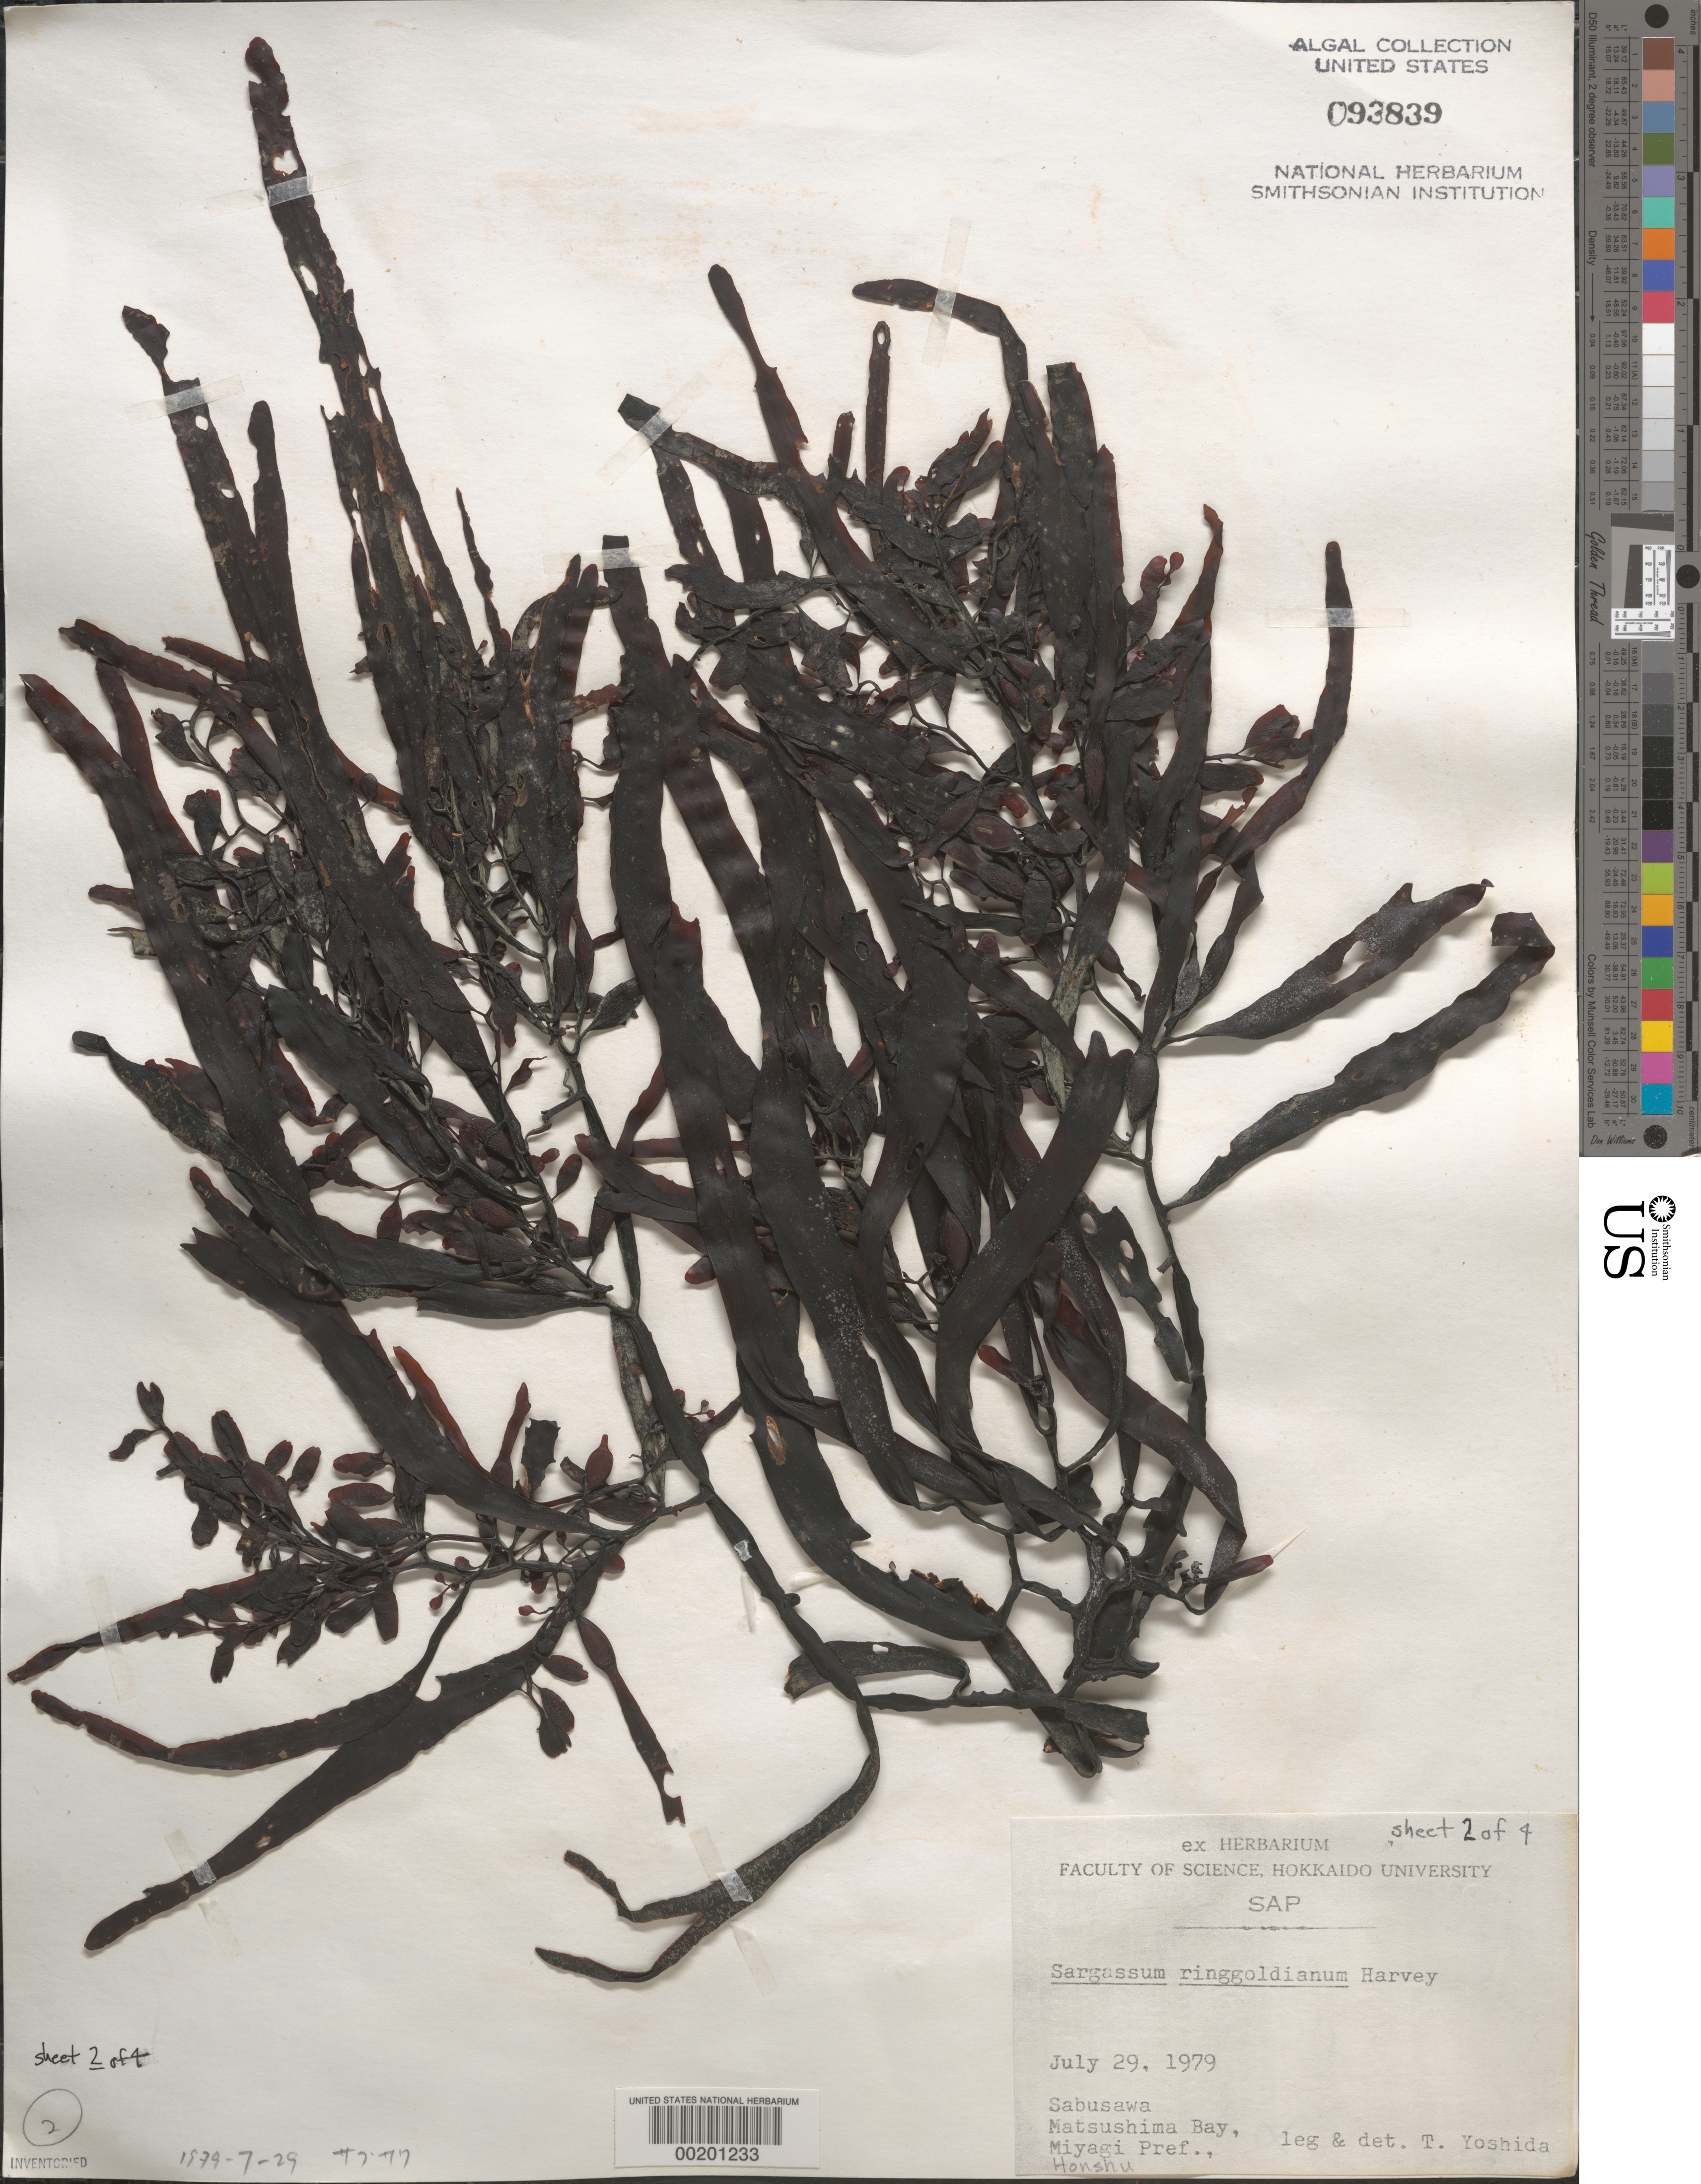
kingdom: Chromista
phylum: Ochrophyta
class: Phaeophyceae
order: Fucales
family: Sargassaceae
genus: Sargassum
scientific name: Sargassum ringgoldianum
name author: Harv.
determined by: Yoshida, T.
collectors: T. Yoshida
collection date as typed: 29 Jul 1979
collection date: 1979-07-29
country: Japan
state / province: Miyagi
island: Sabusawa-jima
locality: Matsushima Bay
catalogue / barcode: US 93839